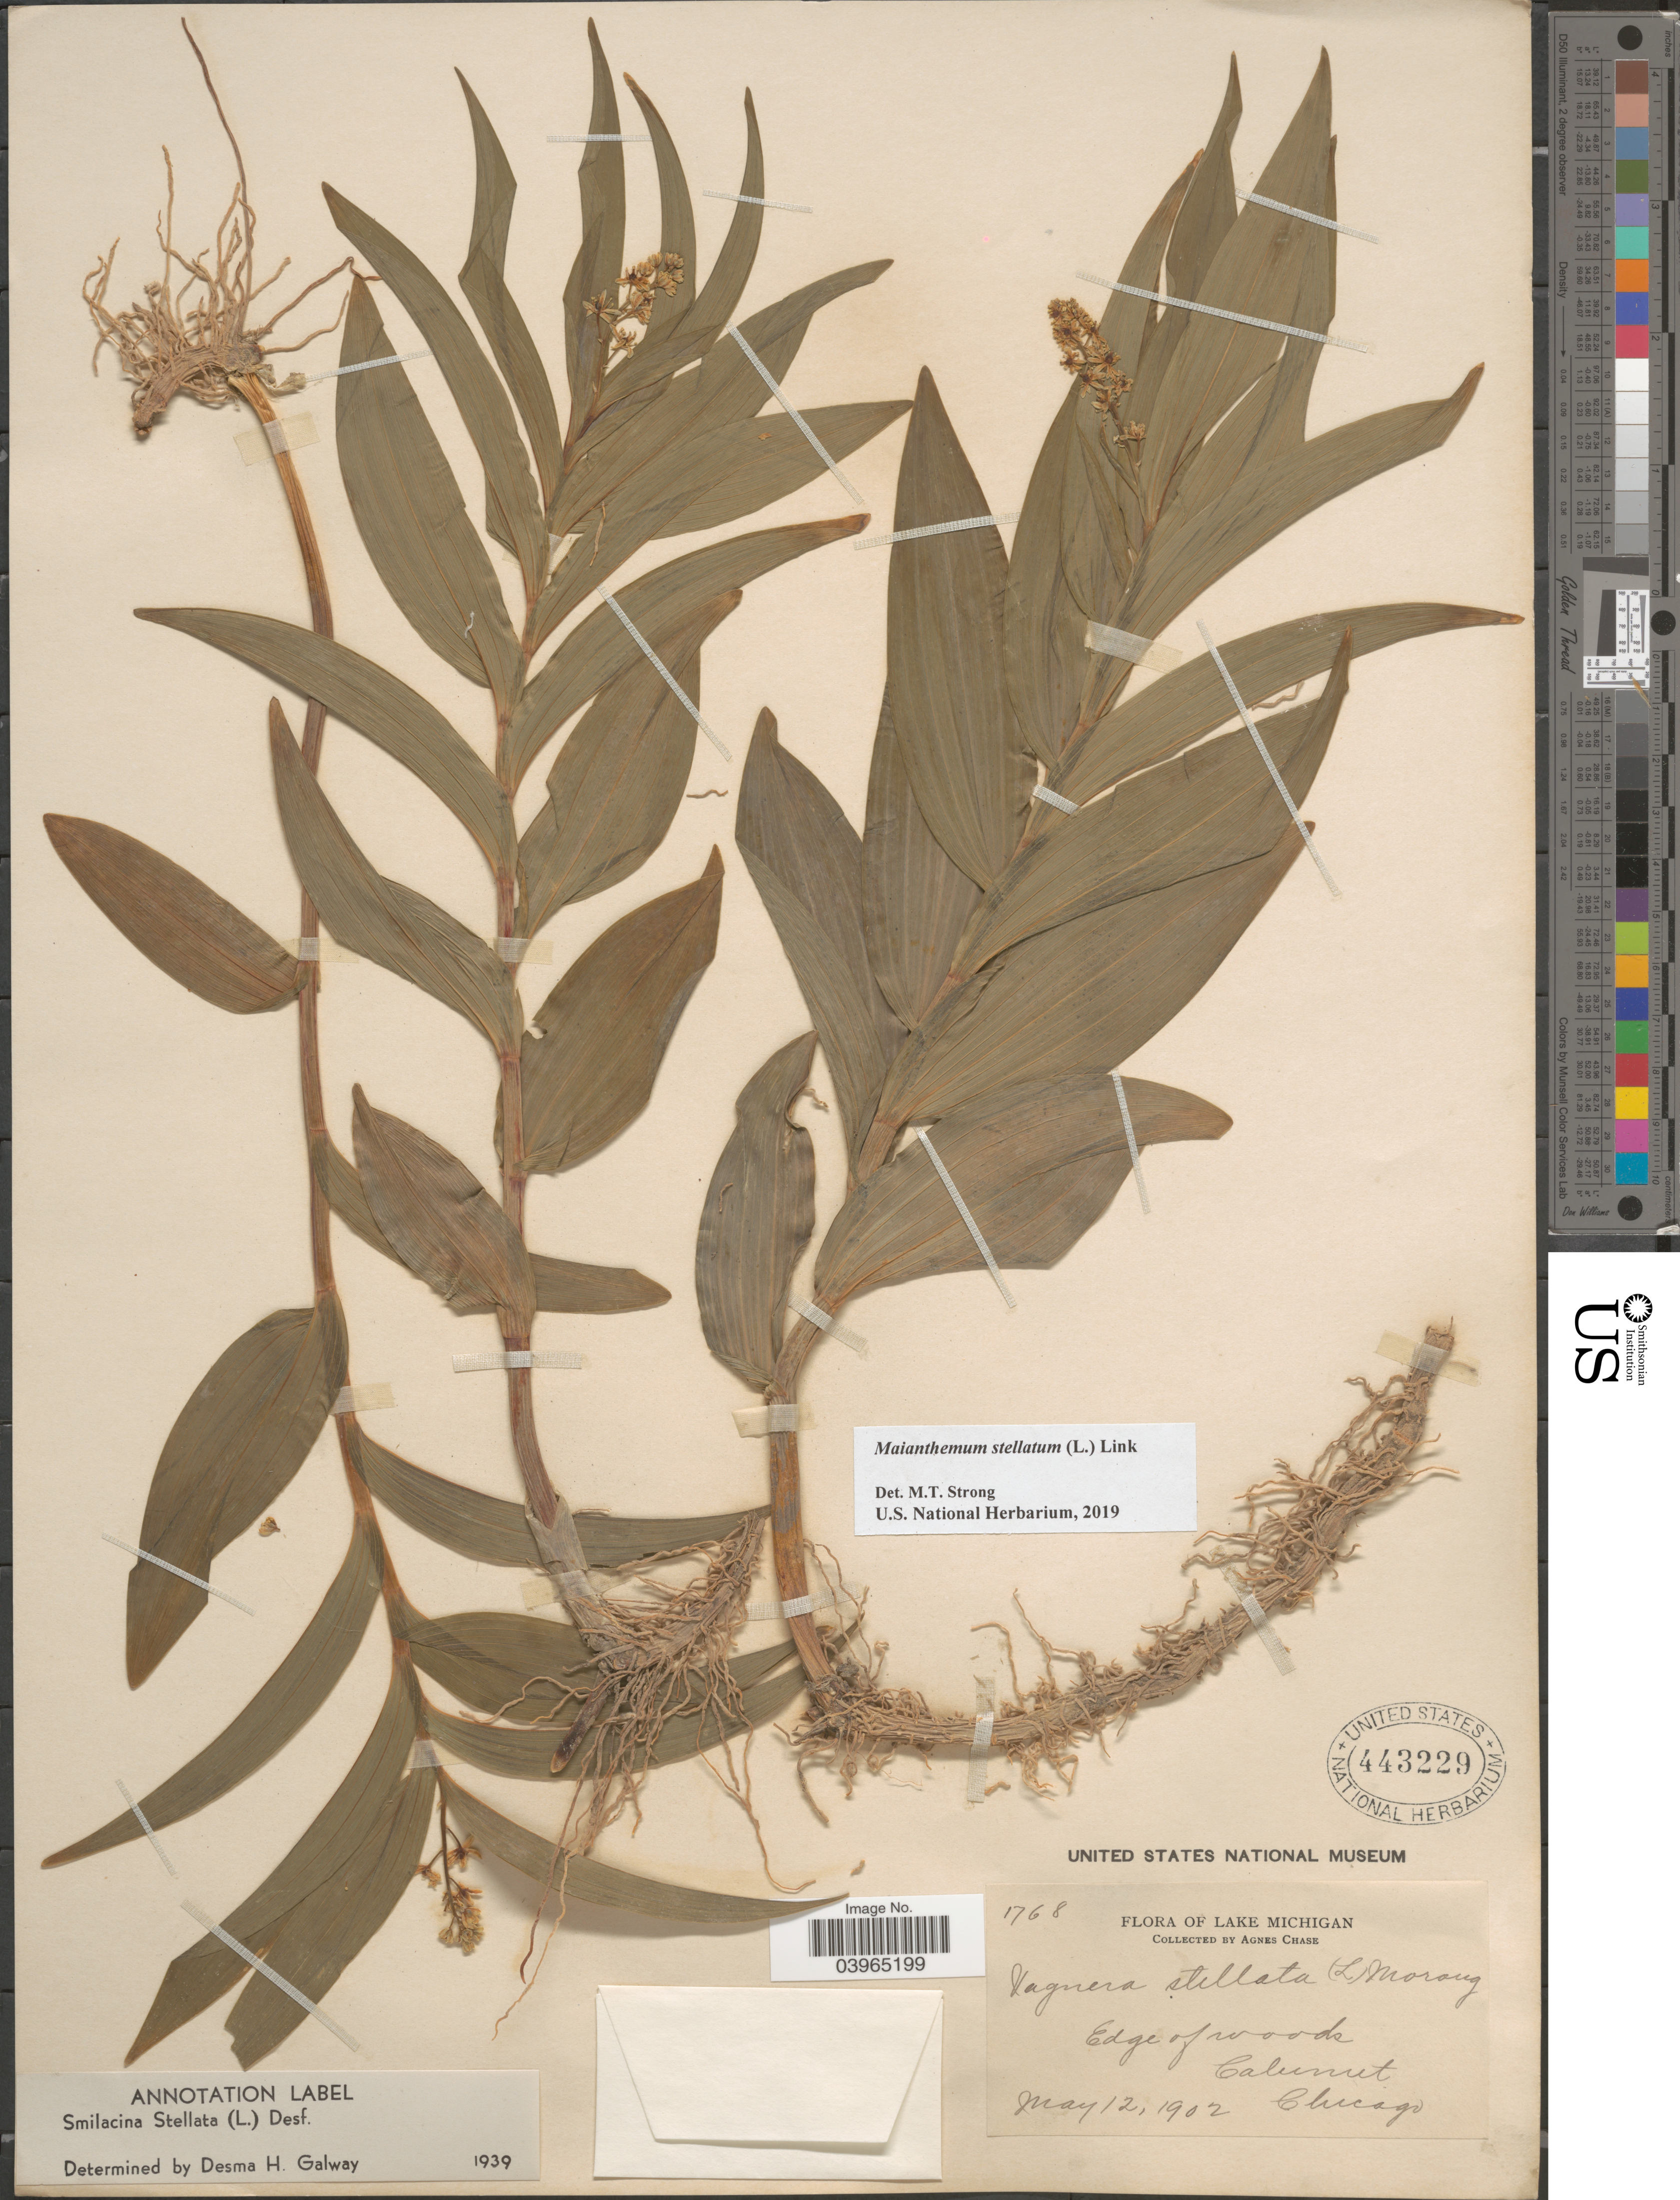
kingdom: Plantae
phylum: Tracheophyta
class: Liliopsida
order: Asparagales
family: Asparagaceae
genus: Maianthemum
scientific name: Maianthemum stellatum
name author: (L.) Link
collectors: A. Chase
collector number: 1768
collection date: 1902-05-12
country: United States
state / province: Michigan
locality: Lake Michigan. Edge of woods, Calumet Chicago.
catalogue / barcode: US 443229